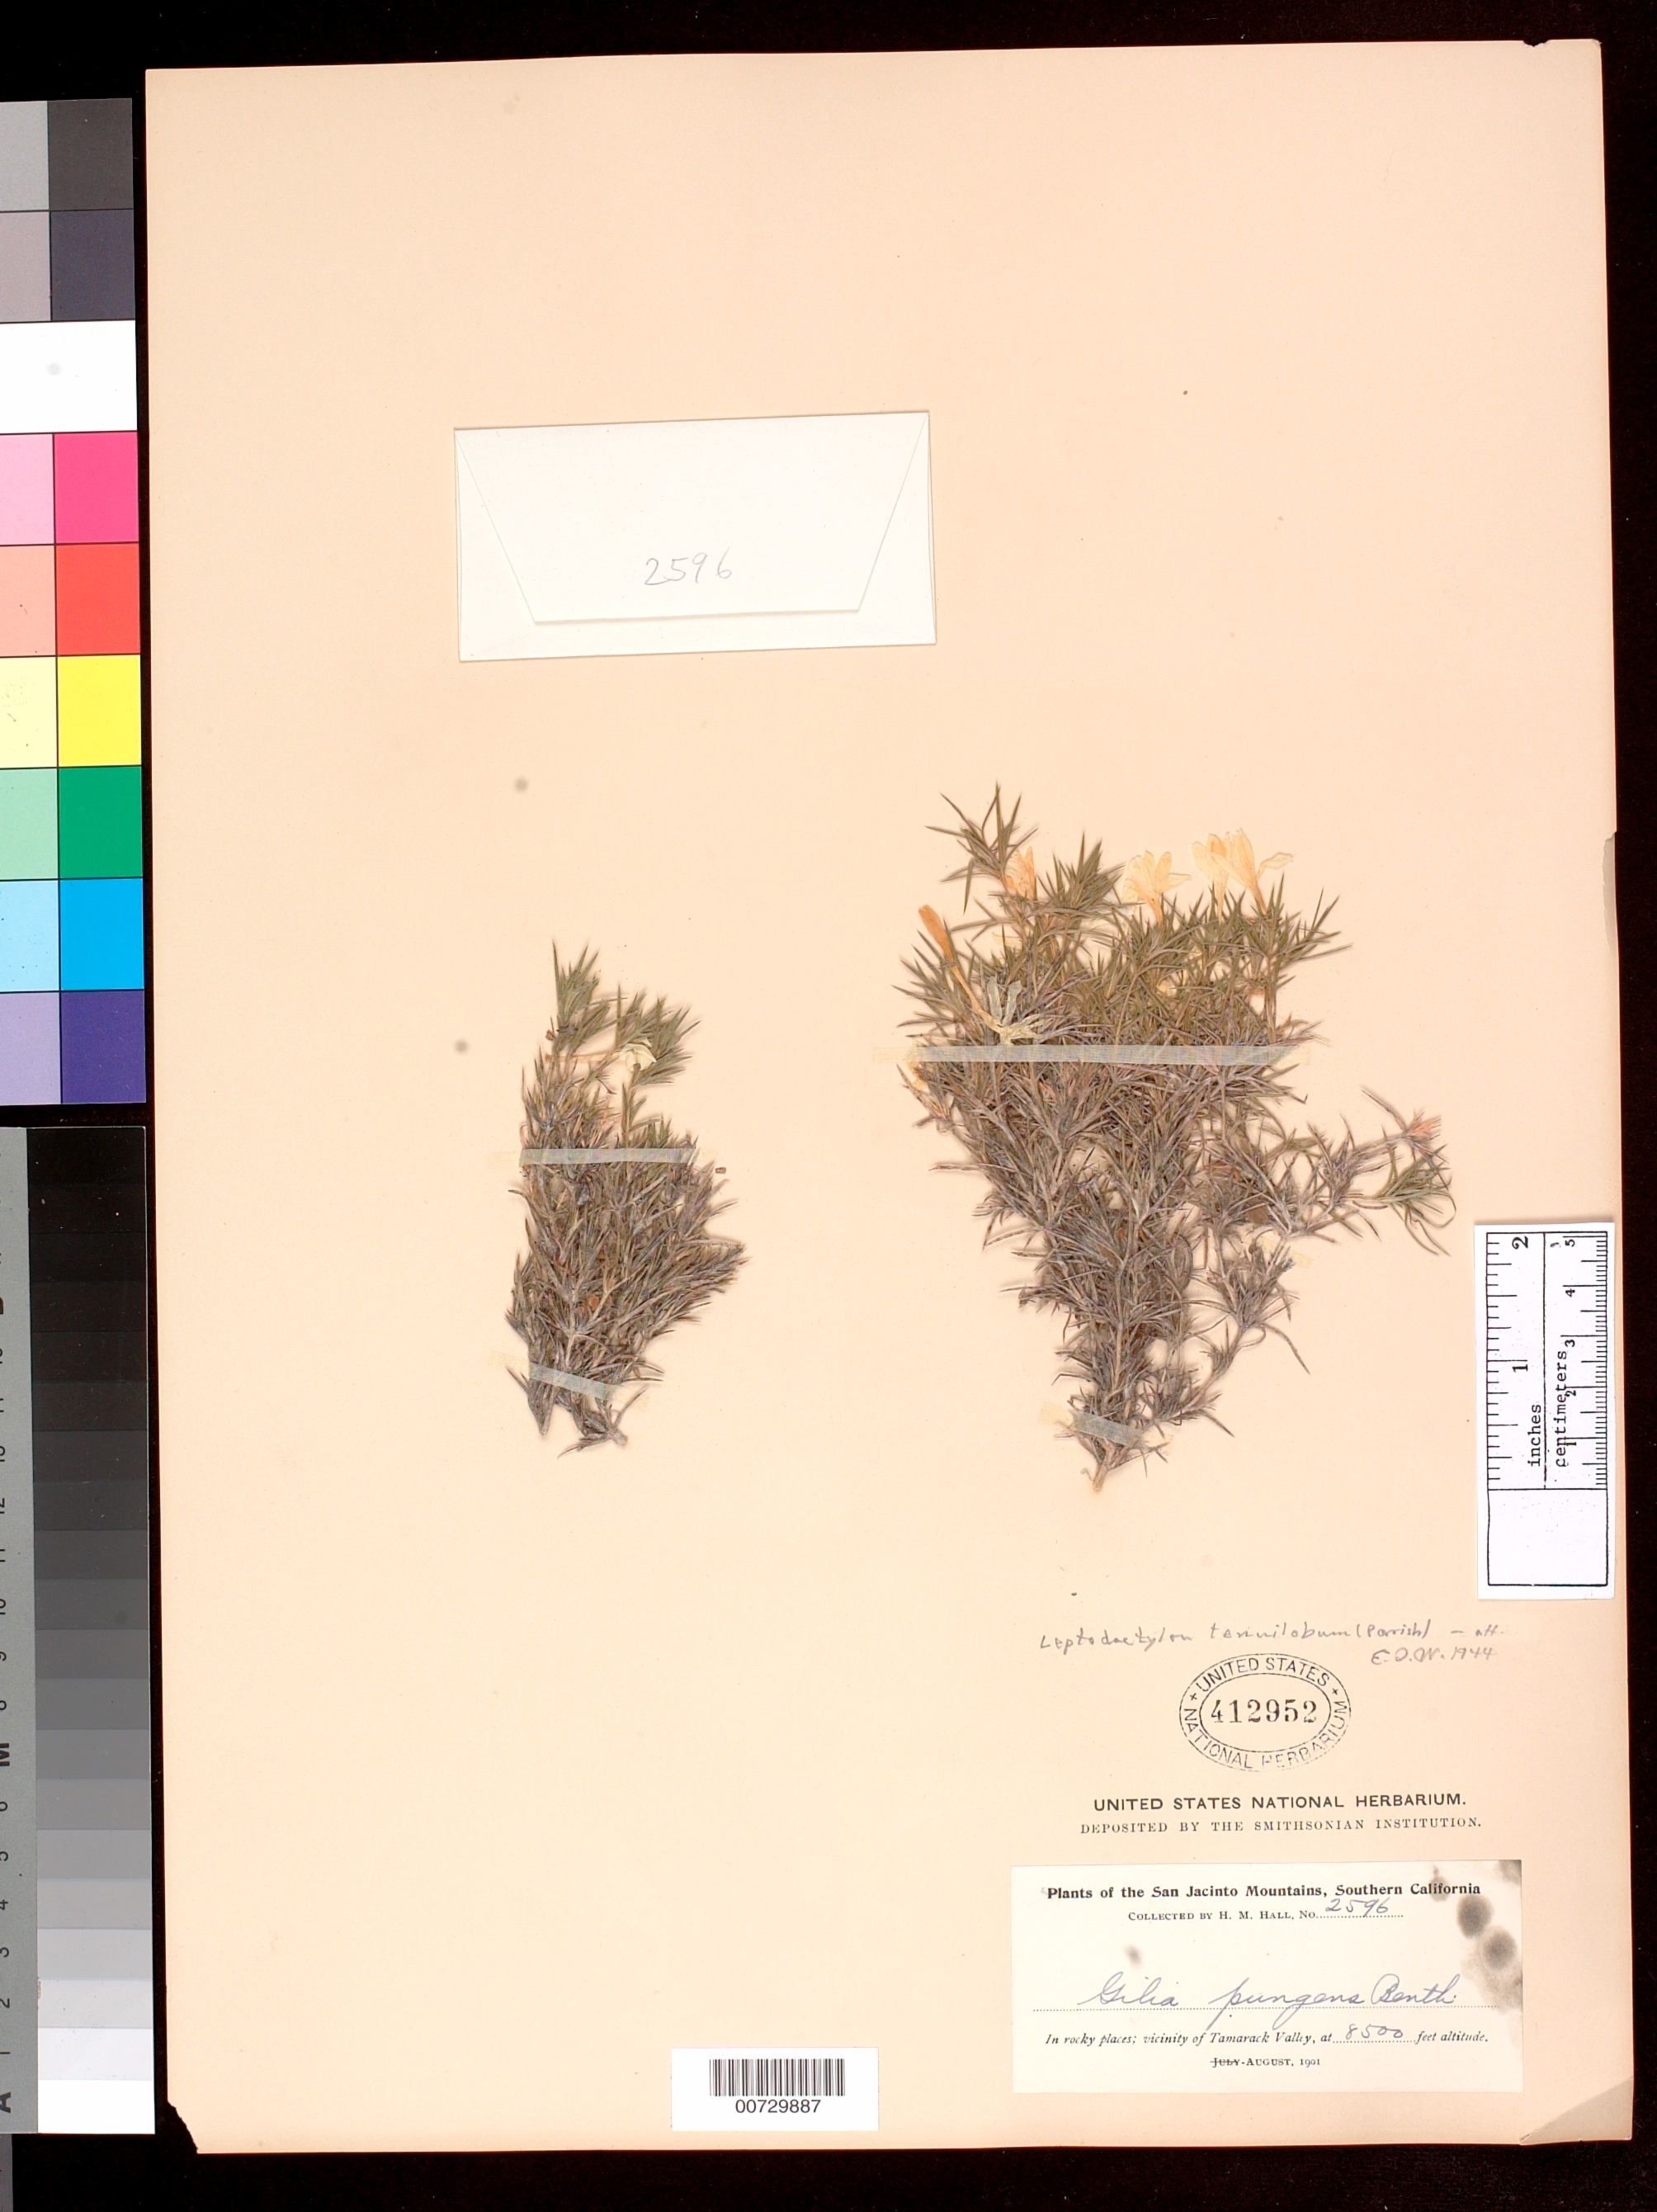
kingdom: Plantae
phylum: Tracheophyta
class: Magnoliopsida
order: Ericales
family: Polemoniaceae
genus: Linanthus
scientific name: Linanthus pungens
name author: (Torr.) J.M. Porter & L.A. Johnson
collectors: H. M. Hall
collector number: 2596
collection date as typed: Aug 1901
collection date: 1901-08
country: United States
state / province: California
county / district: Riverside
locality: San Jacinto Mts. In rocky places; vicinity of Tamarack Valley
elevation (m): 2591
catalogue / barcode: US 412952